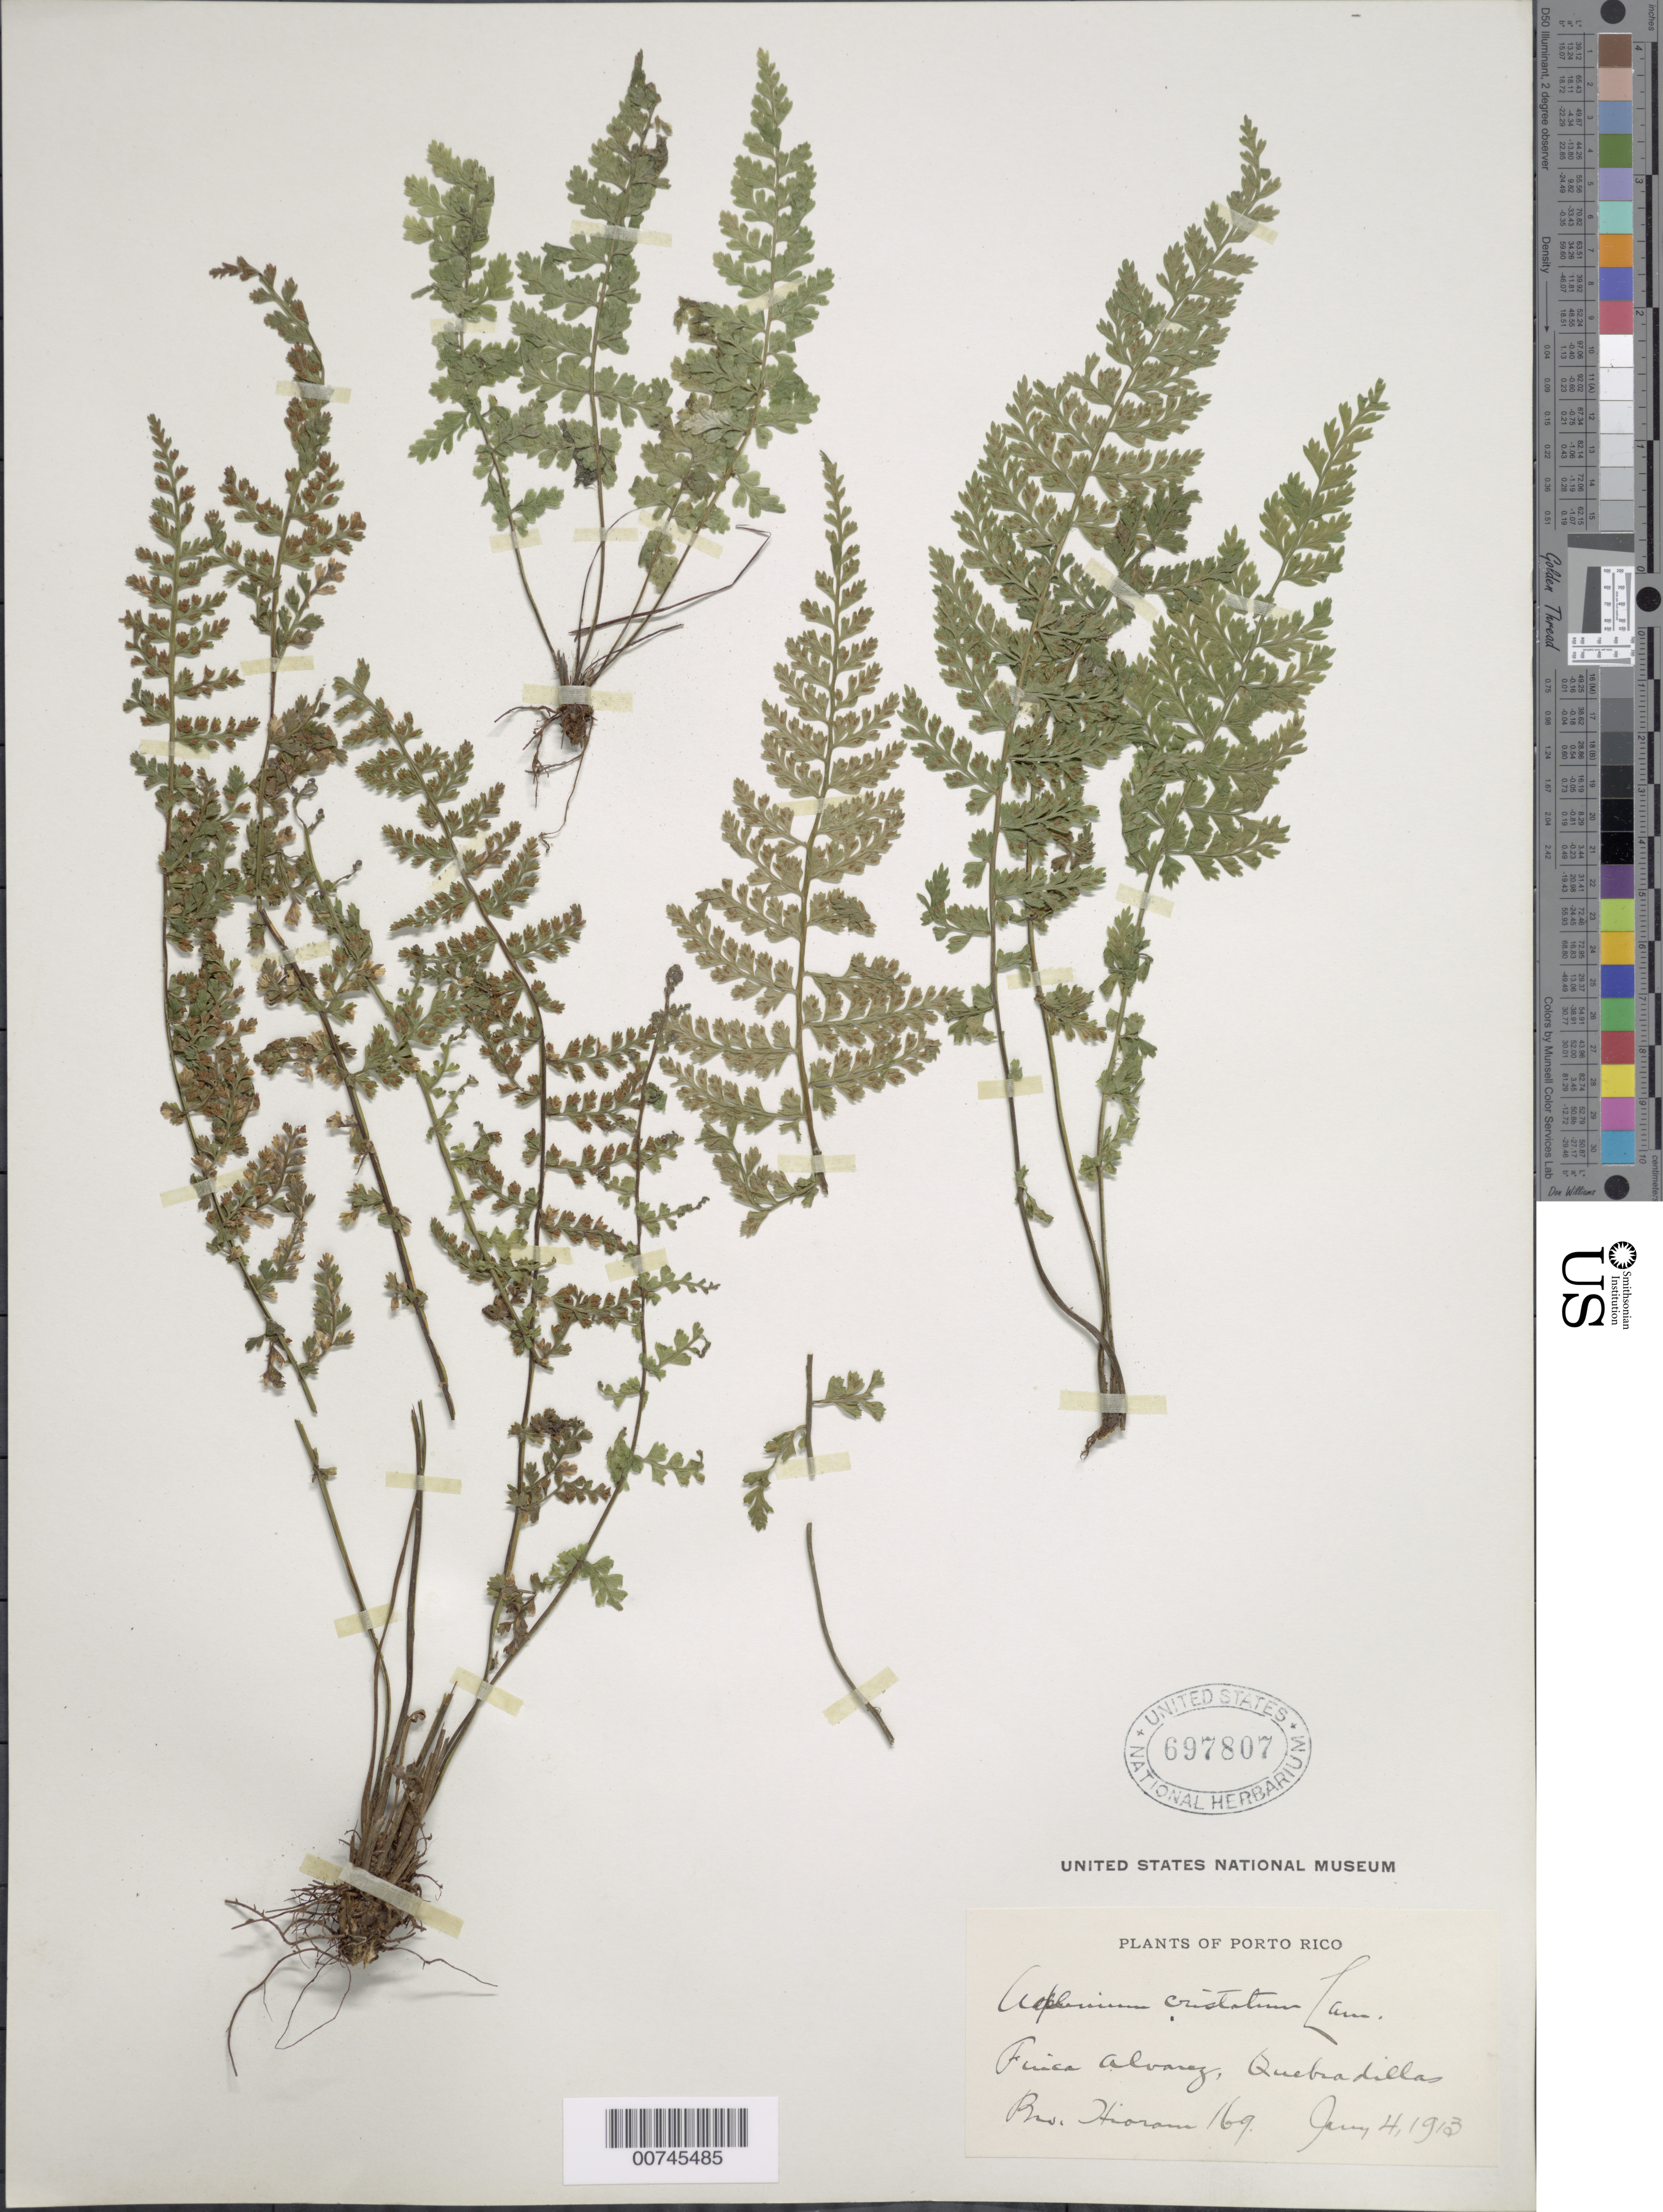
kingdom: Plantae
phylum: Tracheophyta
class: Polypodiopsida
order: Polypodiales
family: Aspleniaceae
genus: Asplenium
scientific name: Asplenium cristatum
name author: Lam.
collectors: Bro. Hioram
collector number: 169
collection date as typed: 04 Jan 1913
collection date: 1913-01-04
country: Puerto Rico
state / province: Quebradillas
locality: Finca Alvarez, Quebradillas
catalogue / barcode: US 697807